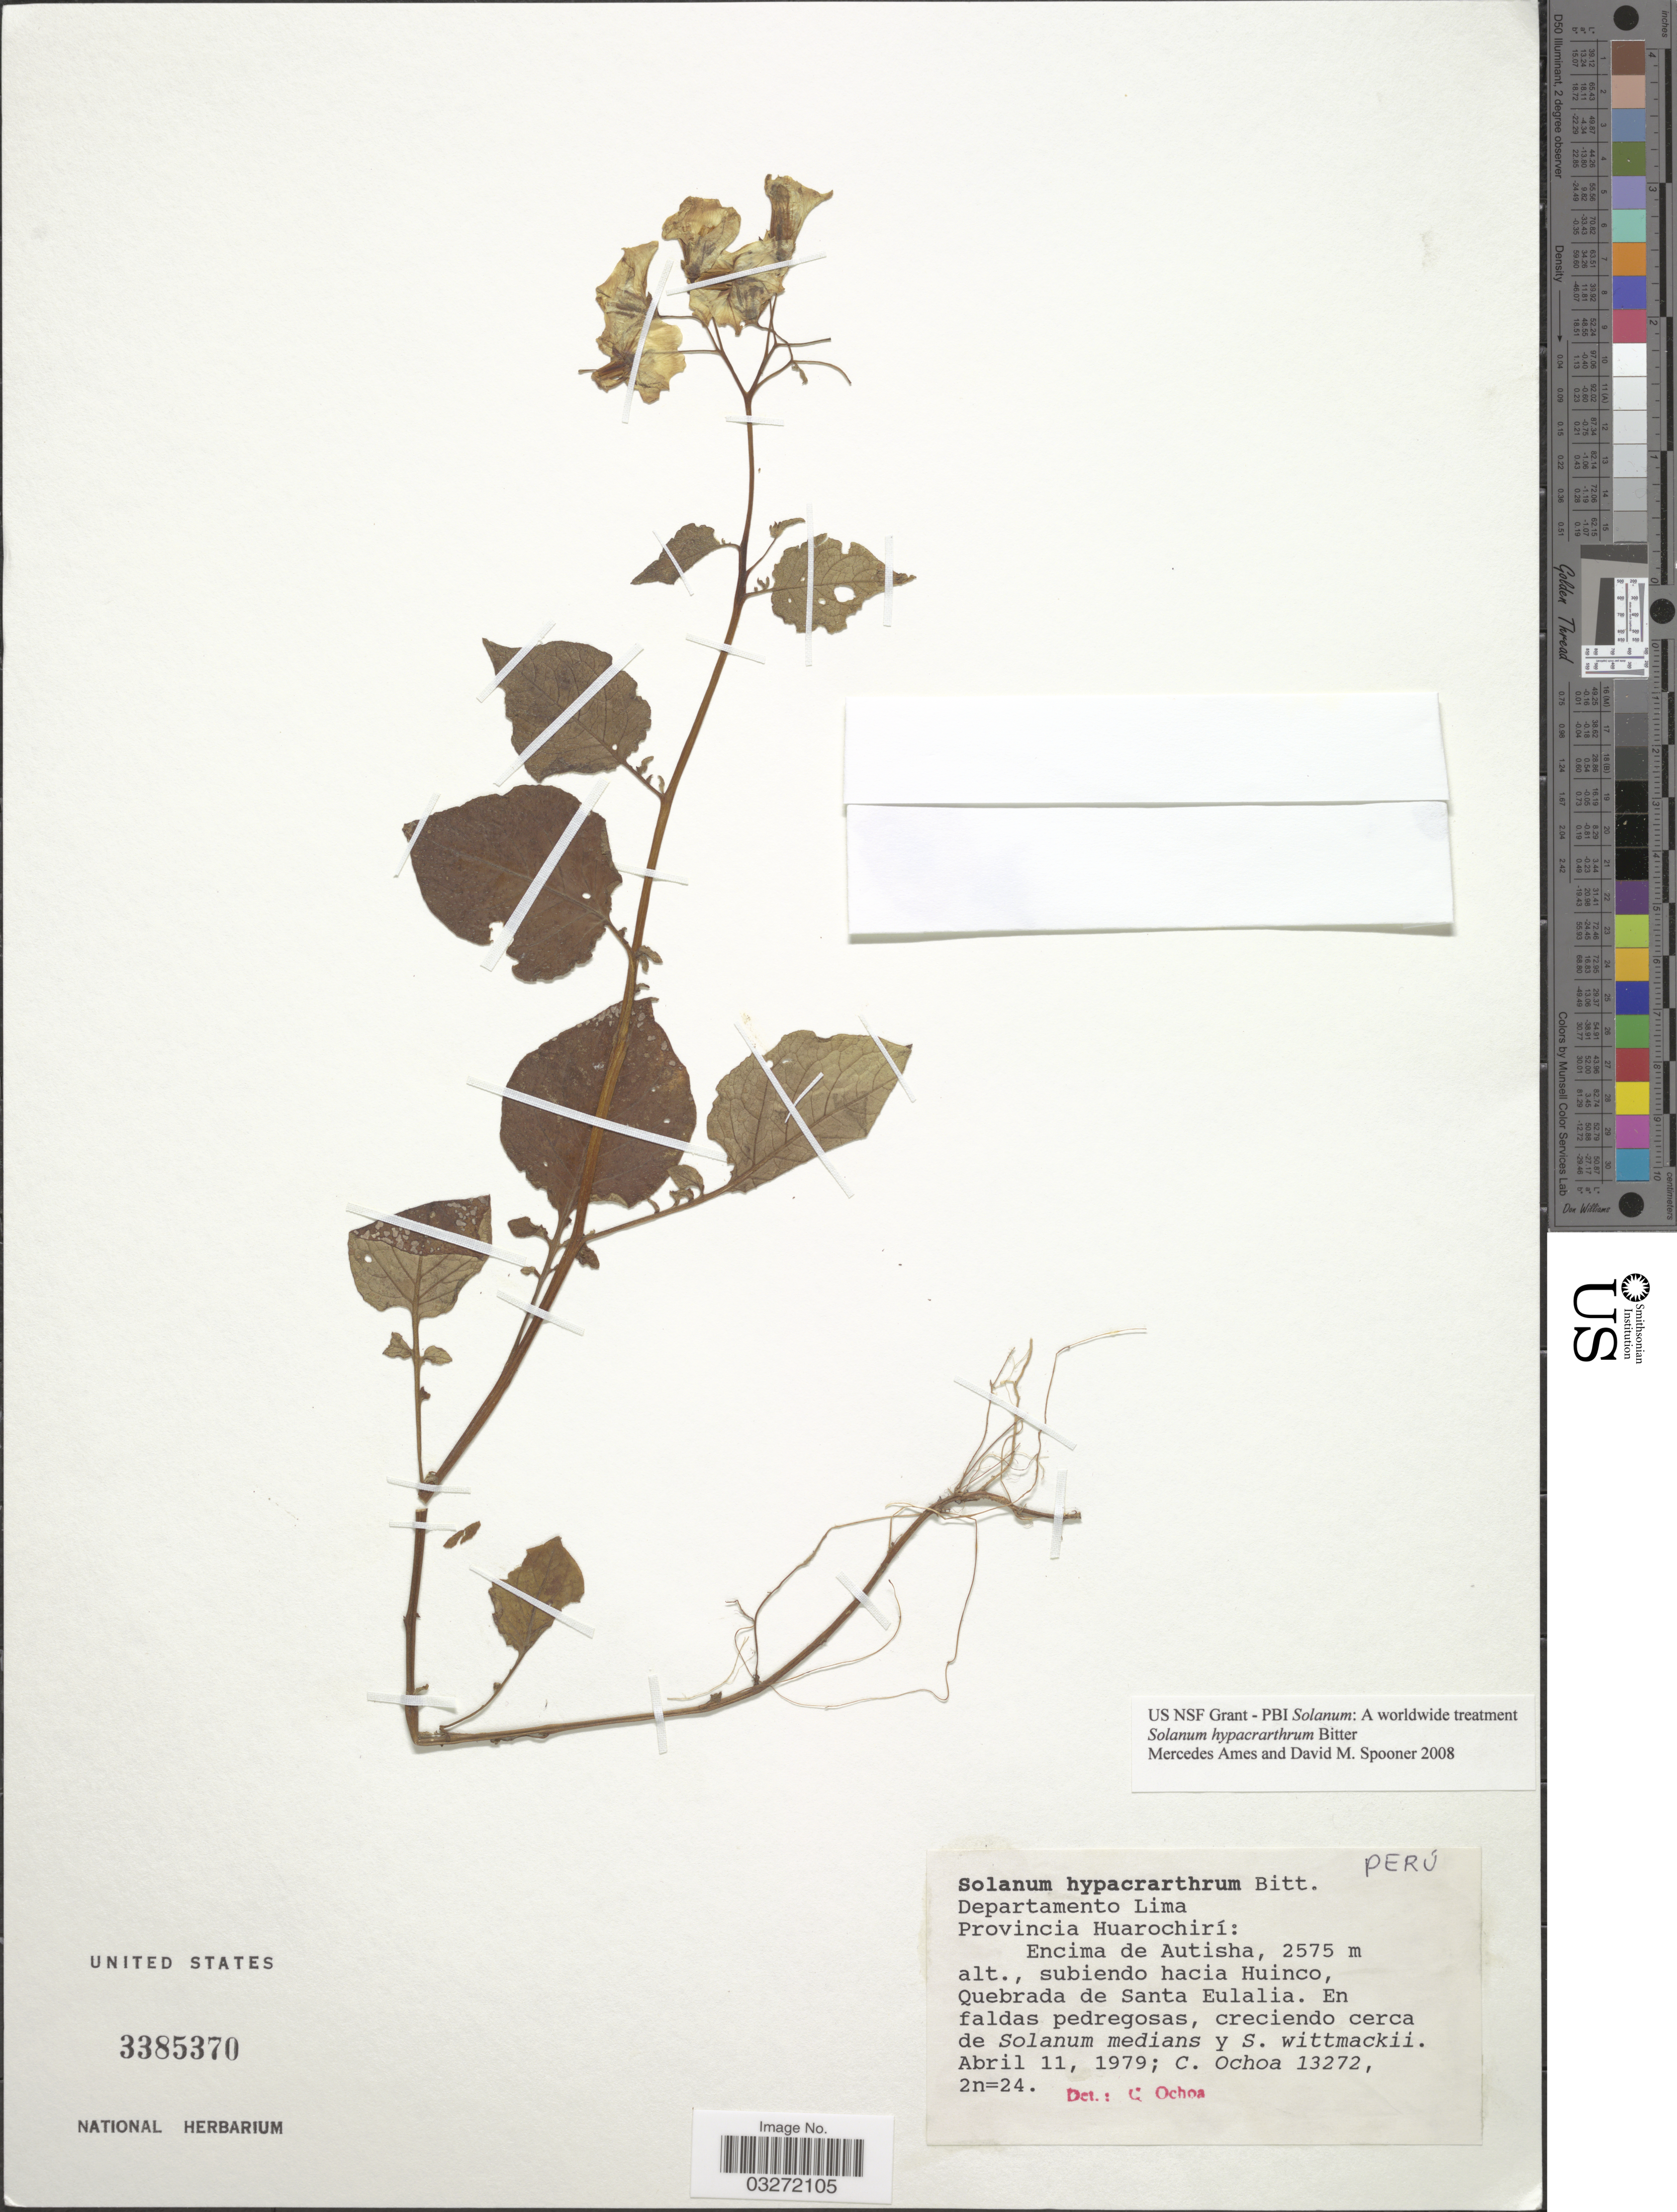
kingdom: Plantae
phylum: Tracheophyta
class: Magnoliopsida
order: Solanales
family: Solanaceae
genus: Solanum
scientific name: Solanum hypacrarthrum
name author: Bitter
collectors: C. Ochoa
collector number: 13272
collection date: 1979-04-11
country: Peru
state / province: Lima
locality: Departamento Lima. Provincia Huarochirí: Encima de Autisha, subiendo hacia Huinco Quebrada de Santa Eulalia.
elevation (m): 2575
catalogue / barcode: US 3385370